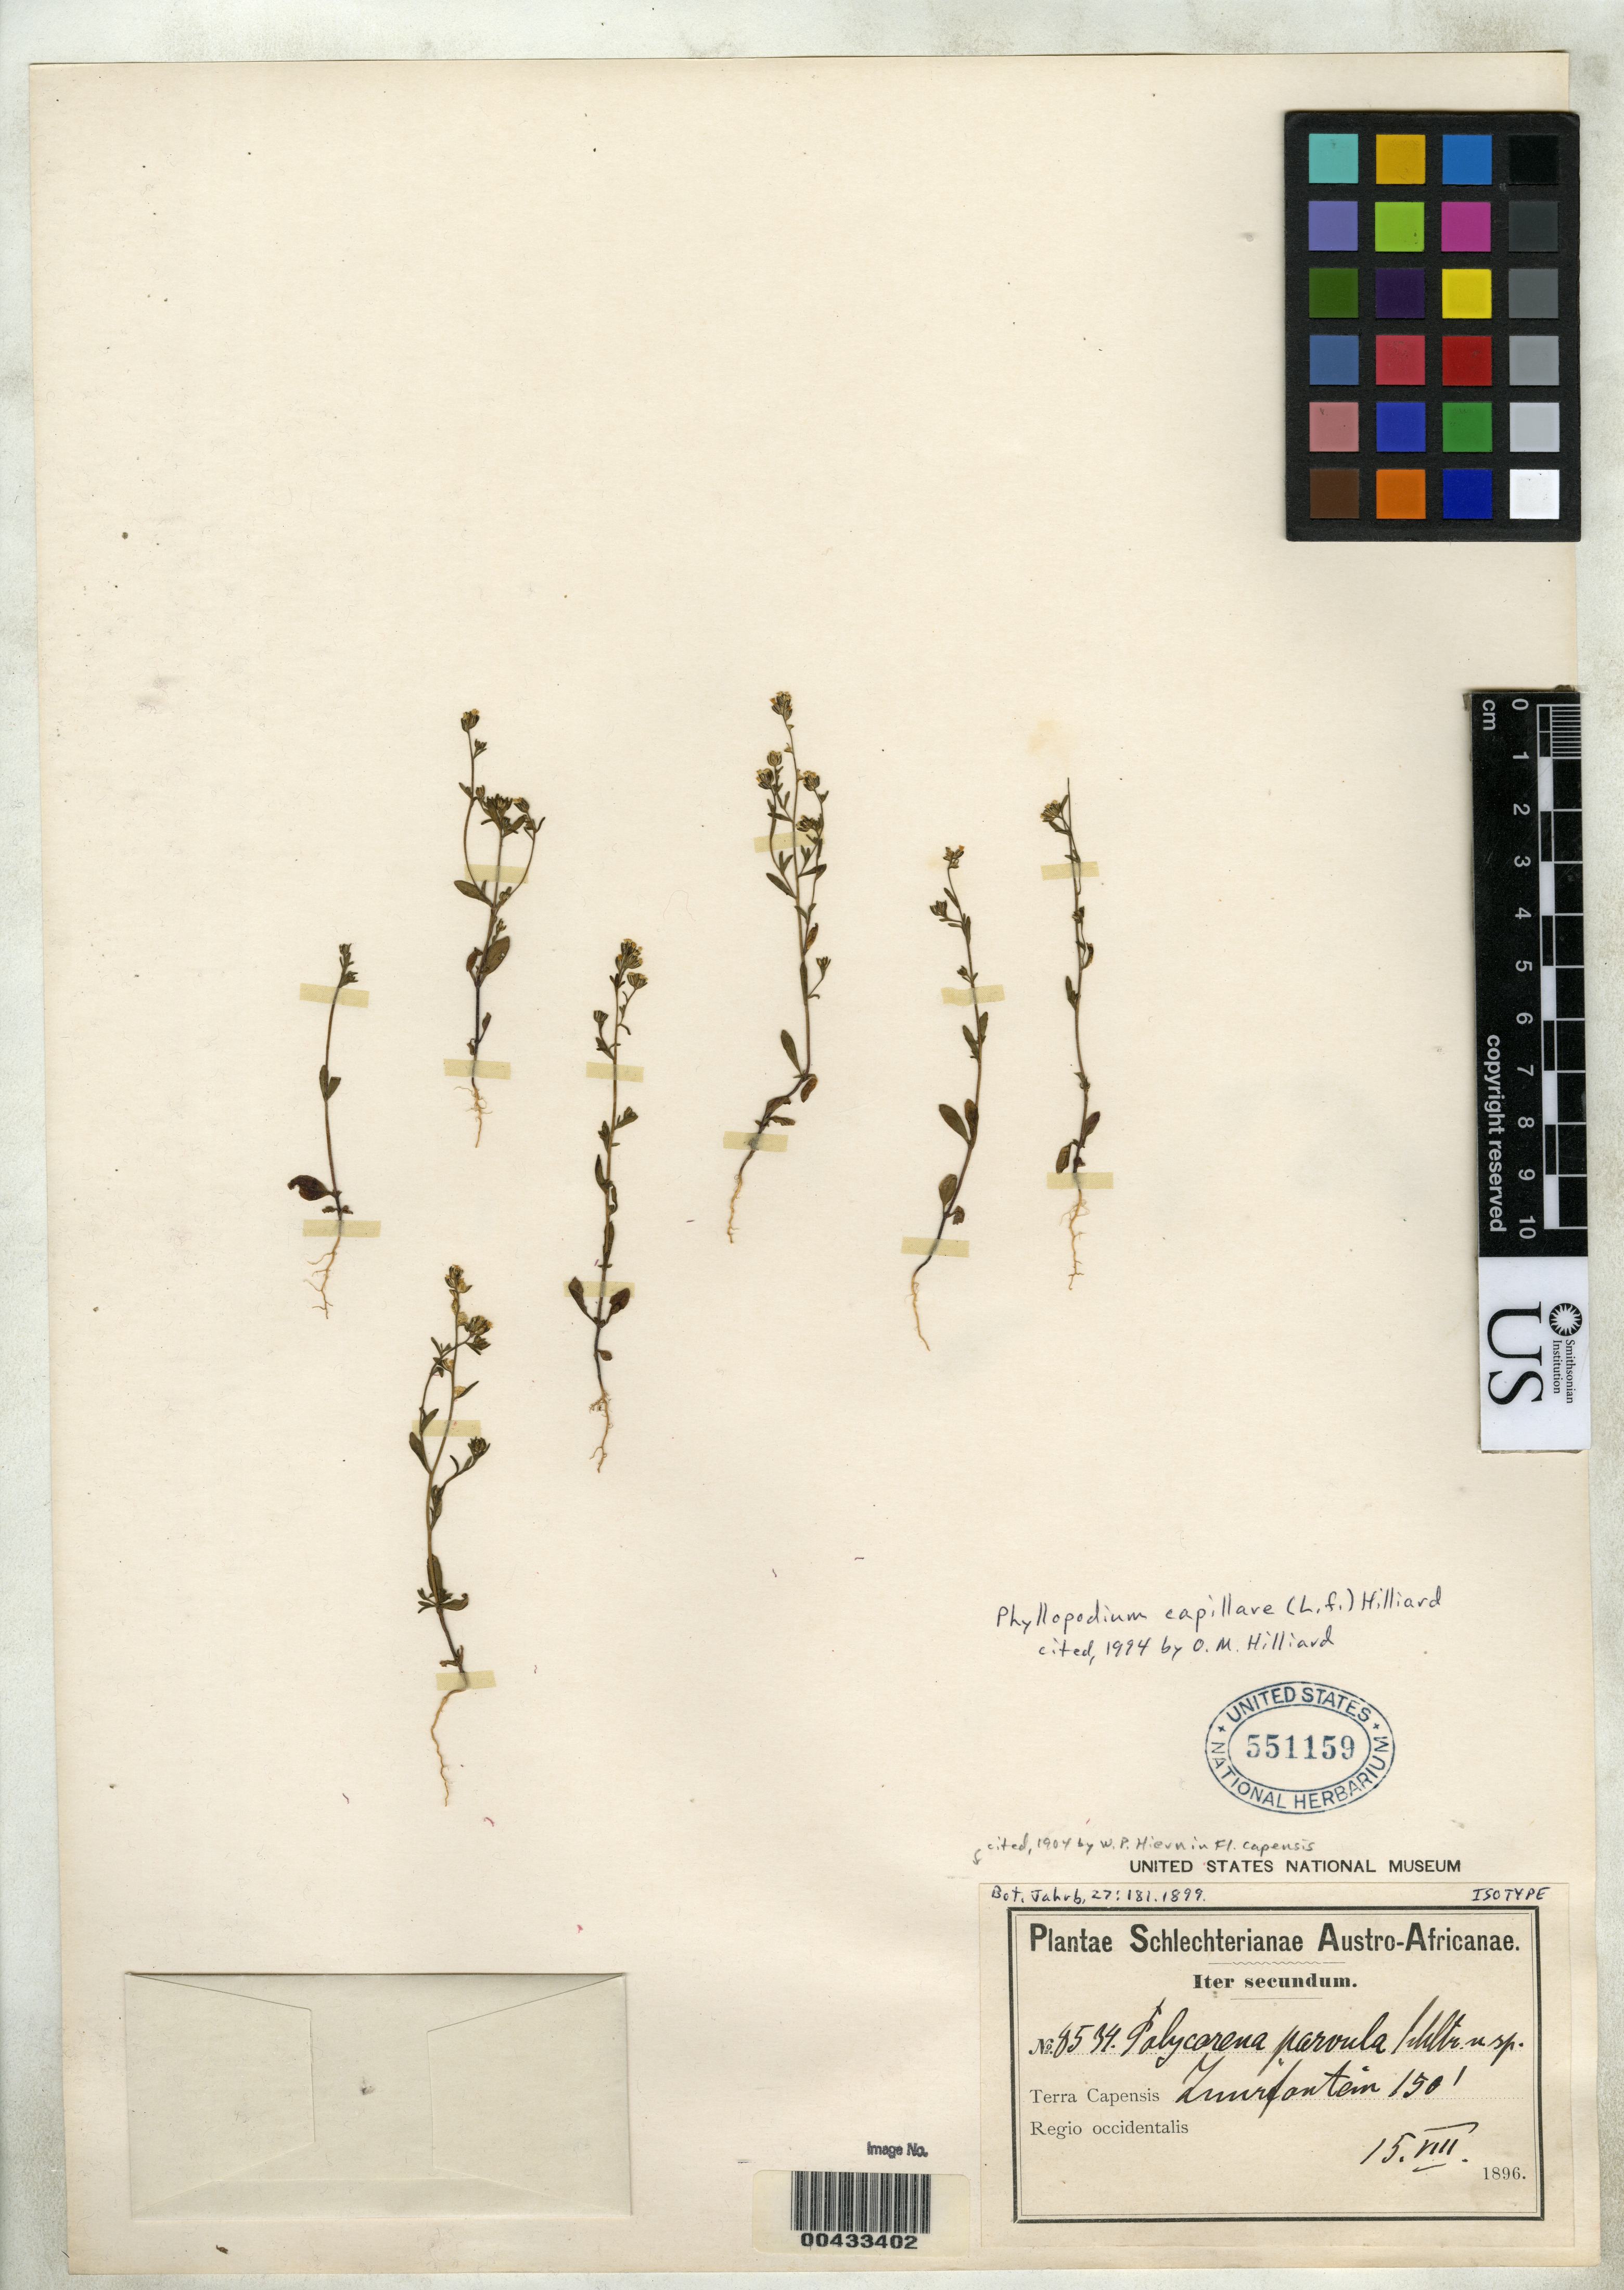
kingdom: Plantae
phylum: Tracheophyta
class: Magnoliopsida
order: Lamiales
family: Scrophulariaceae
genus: Polycarena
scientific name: Polycarena parvula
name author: Schltr.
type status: Isotype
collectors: F. R. R. Schlechter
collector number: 8534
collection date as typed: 15 Aug 1896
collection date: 1896-08-15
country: South Africa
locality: Livingston, terra Capensis, regio occidentalis.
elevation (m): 46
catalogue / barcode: US 551159